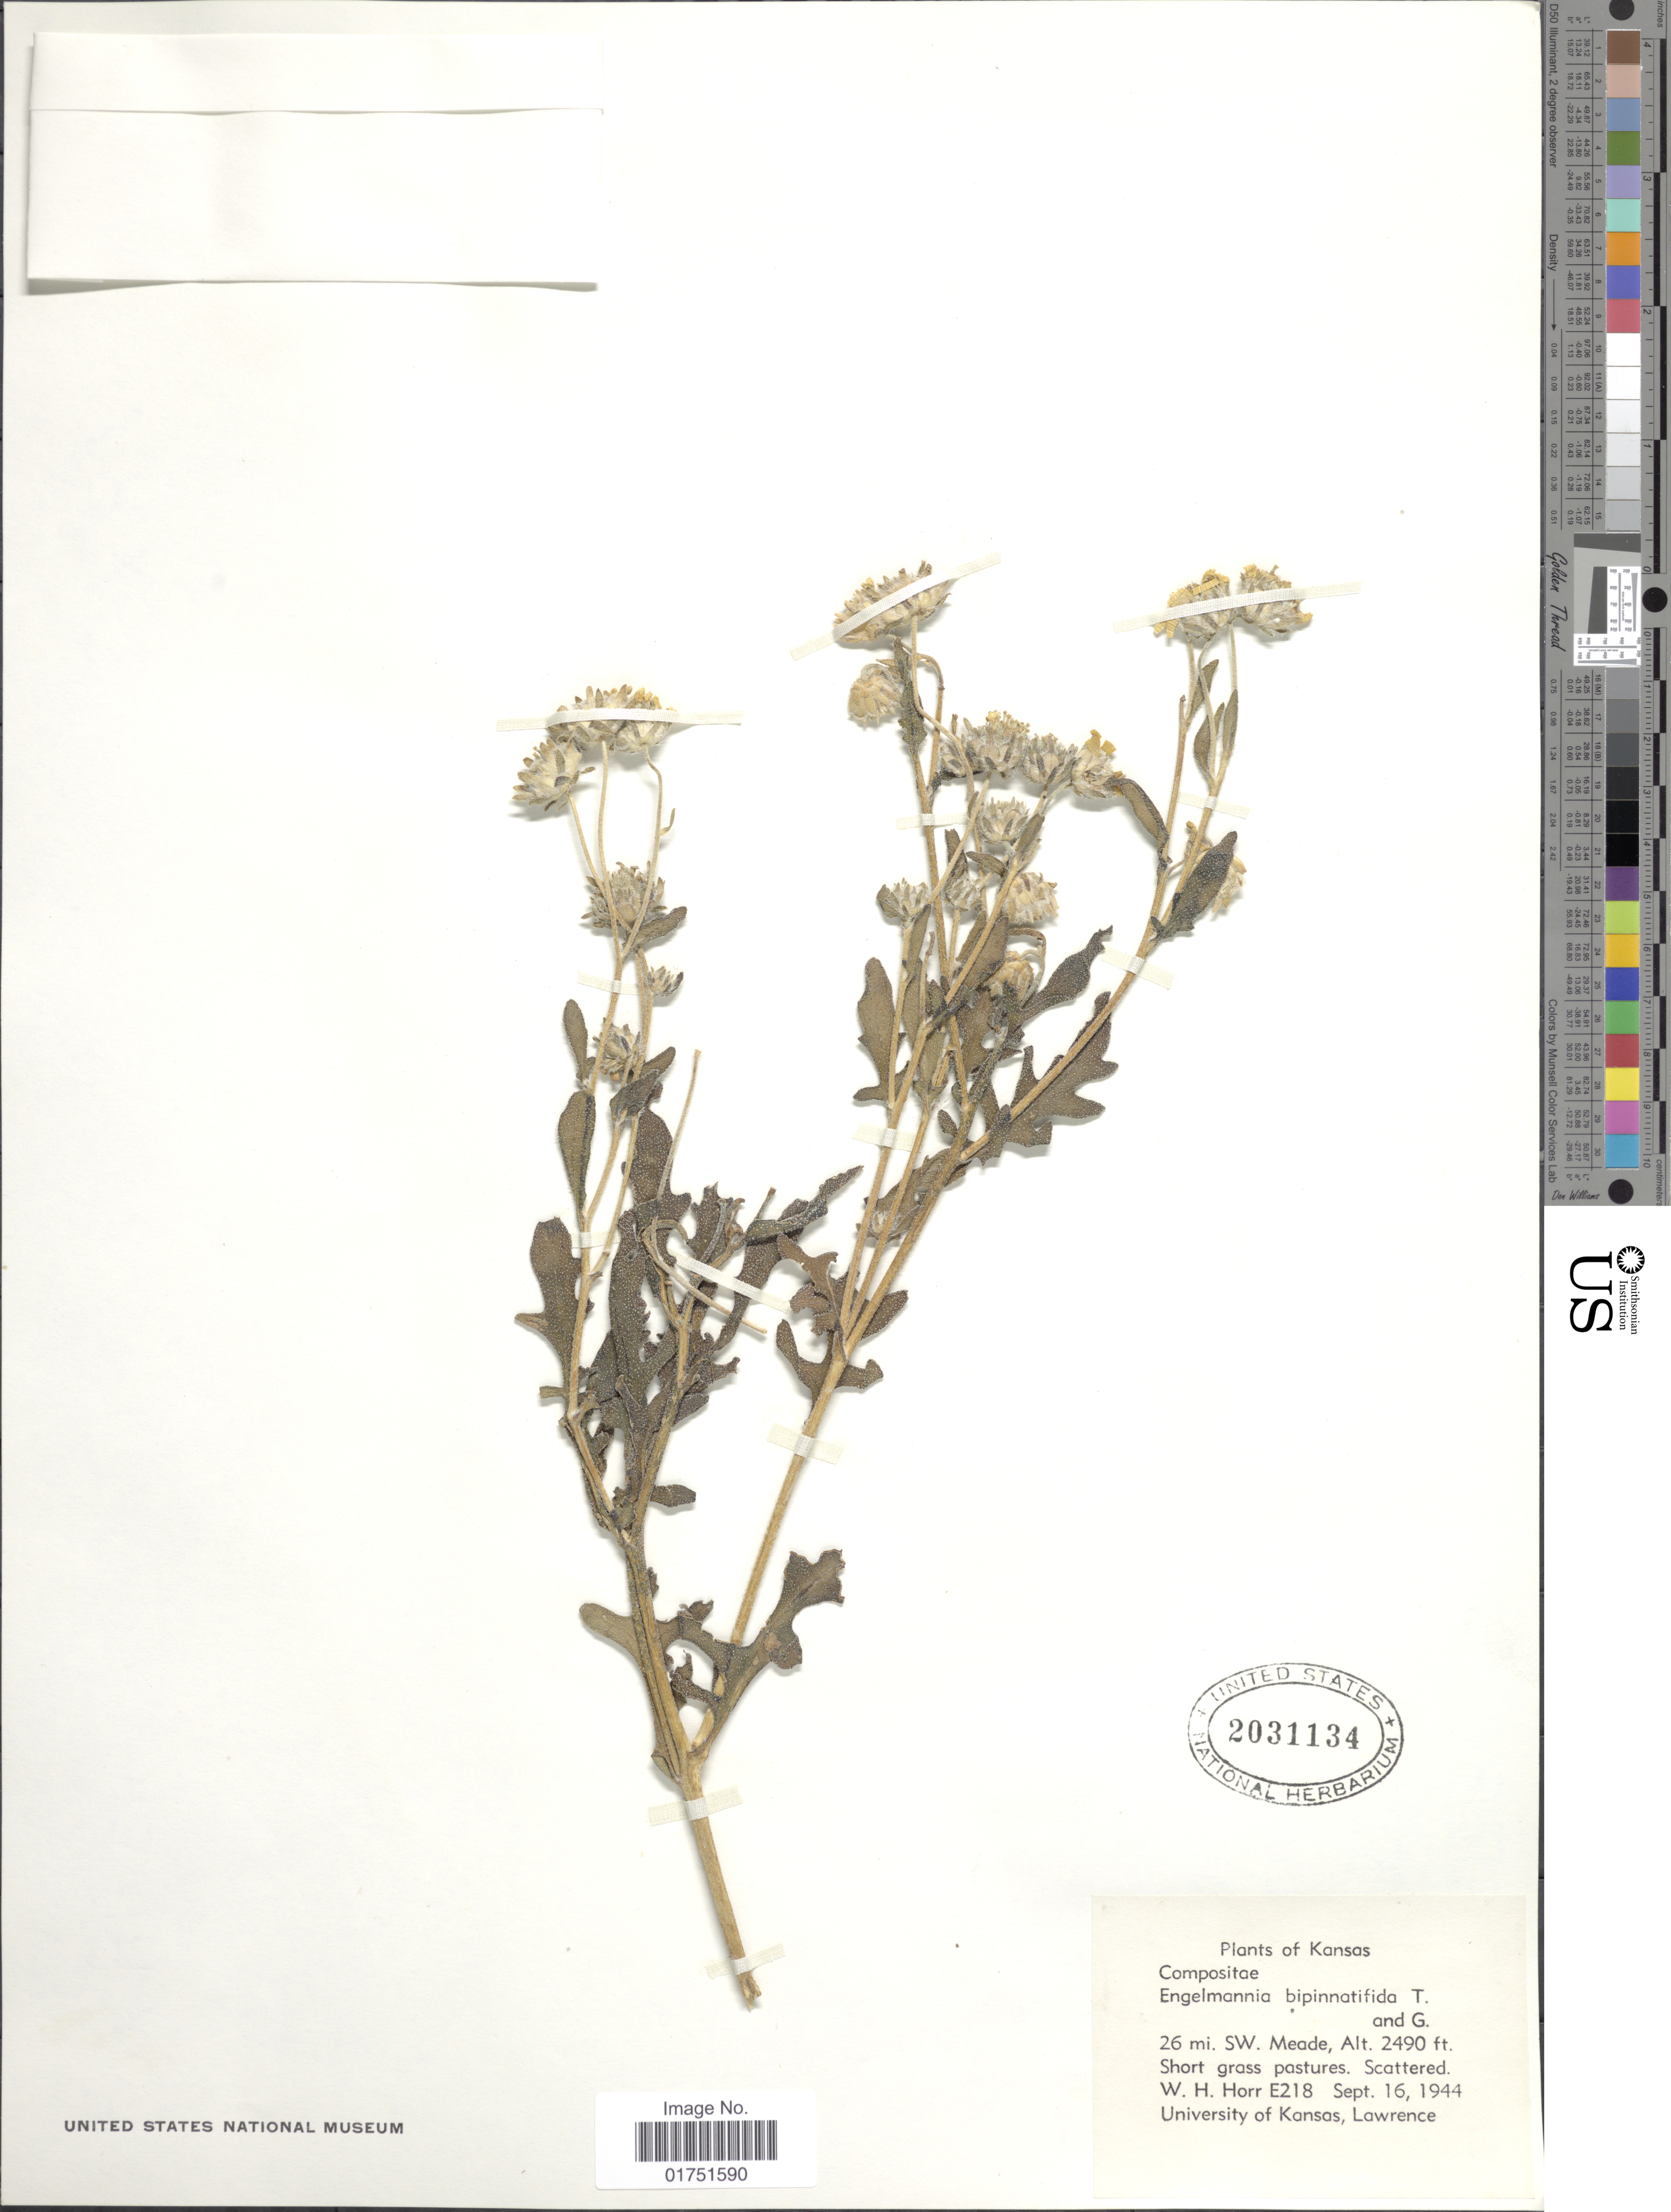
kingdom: Plantae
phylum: Tracheophyta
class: Magnoliopsida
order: Asterales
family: Asteraceae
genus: Engelmannia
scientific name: Engelmannia pinnatifida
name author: Torr. & A. Gray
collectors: W. H. Horr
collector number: E218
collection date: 1944-09-16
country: United States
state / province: Kansas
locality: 26 mi. SW. Meade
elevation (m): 759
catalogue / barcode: US 2031134